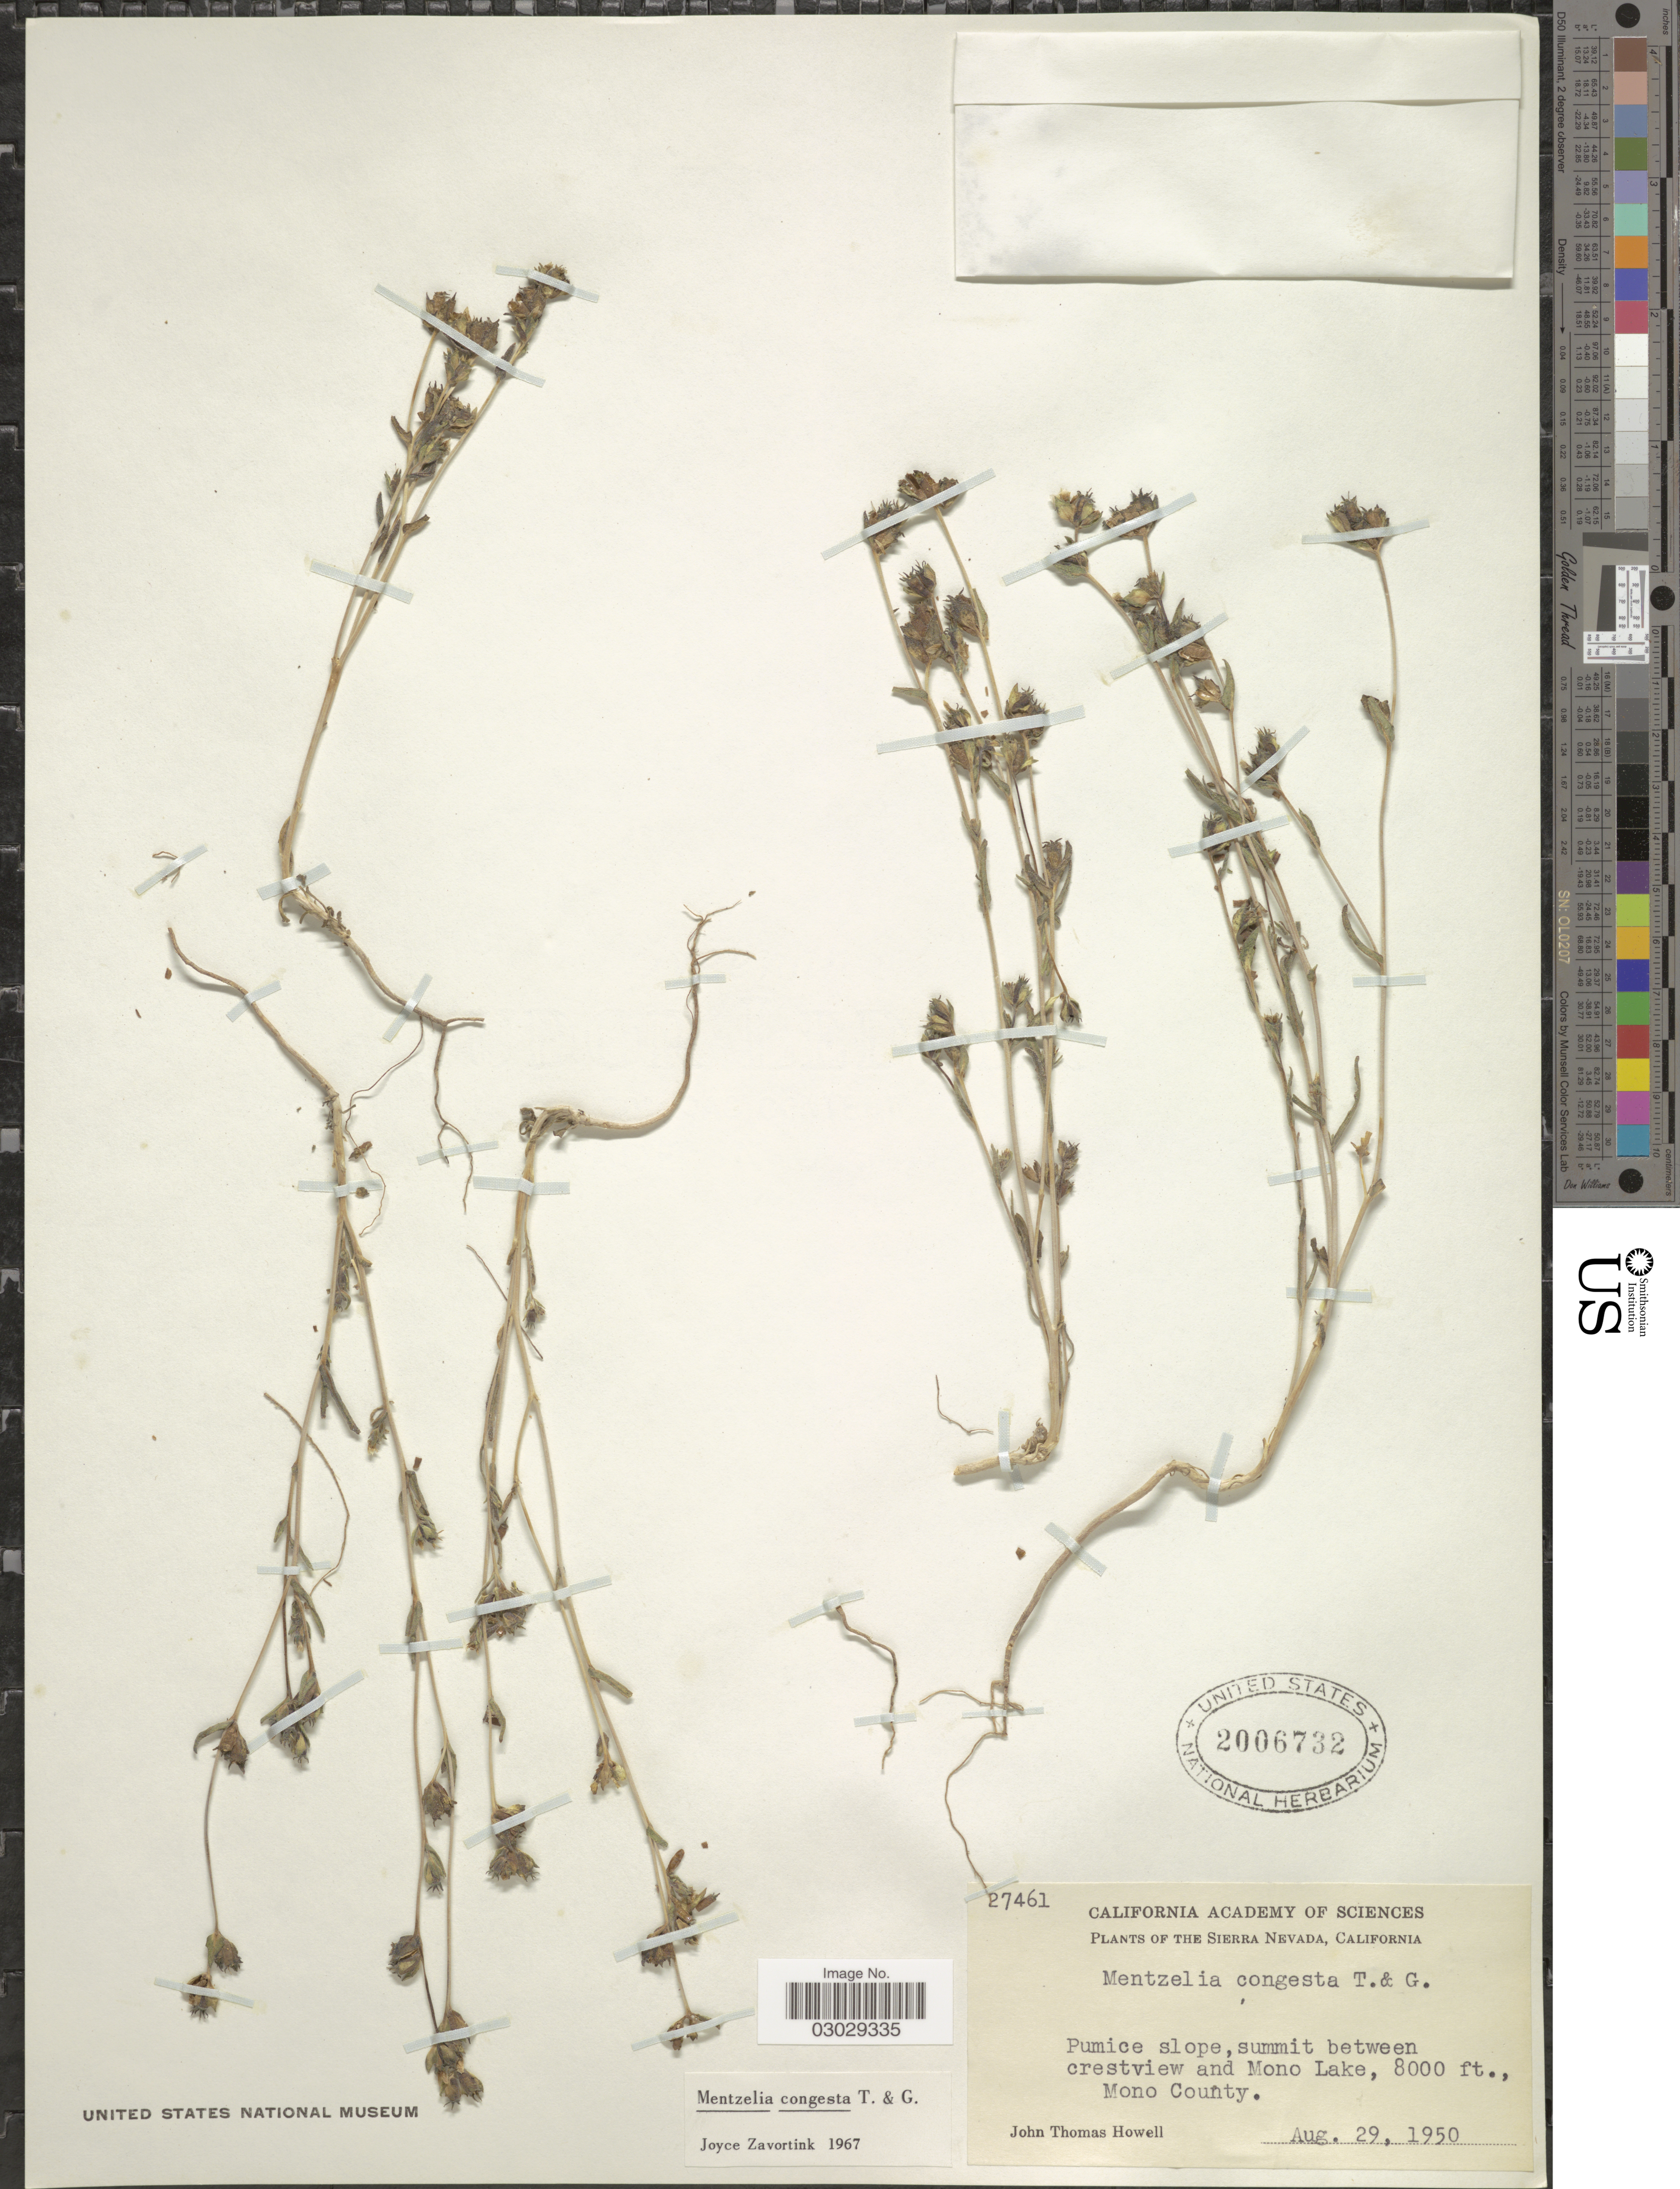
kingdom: Plantae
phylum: Tracheophyta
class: Magnoliopsida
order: Cornales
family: Loasaceae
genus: Mentzelia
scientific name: Mentzelia congesta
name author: Torr. & A. Gray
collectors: J. T. Howell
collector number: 27461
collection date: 1950-08-29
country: United States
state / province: California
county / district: Mono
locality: The Sierra Nevada. Pumice slope, summit between crestview and Mono Lake, Mono County.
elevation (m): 2438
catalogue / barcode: US 2006732